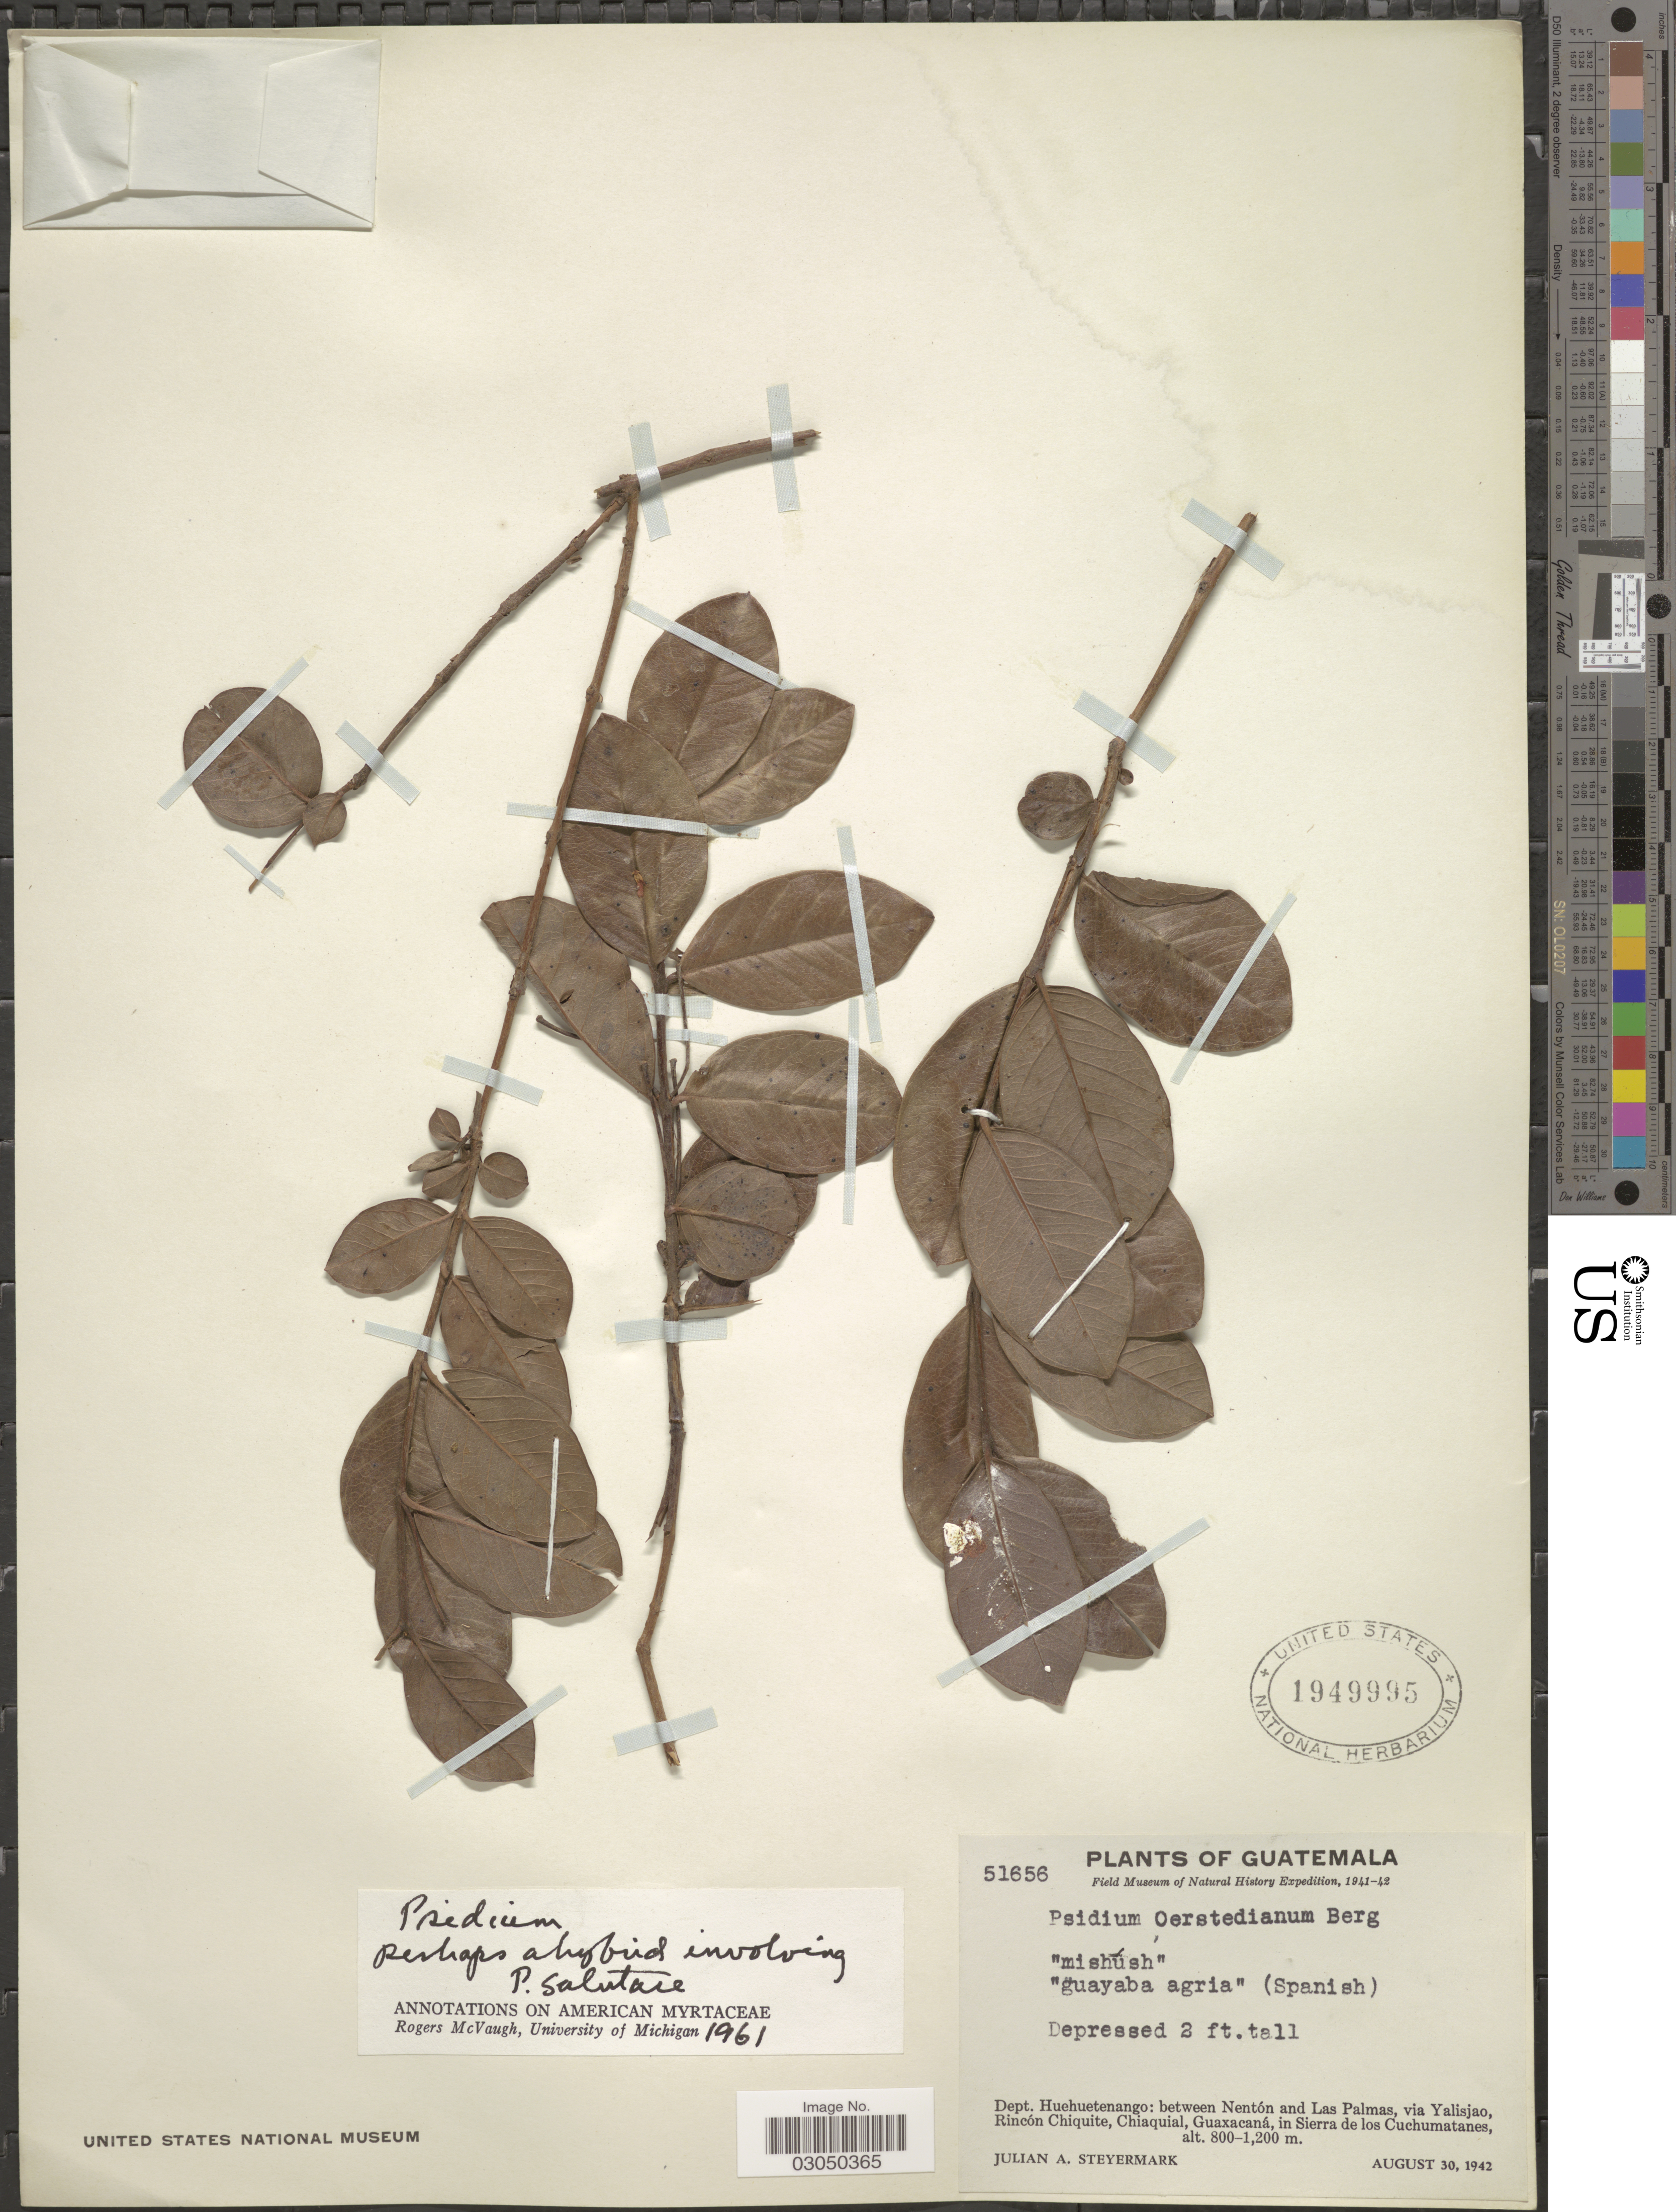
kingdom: Plantae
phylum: Tracheophyta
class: Magnoliopsida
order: Myrtales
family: Myrtaceae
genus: Psidium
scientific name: Psidium salutare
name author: (Kunth) O. Berg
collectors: J. Steyermark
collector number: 51656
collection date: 1942-08-30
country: Guatemala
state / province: Huehuetenango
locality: Dept. Huehuetenango: between Nentón and Las Palmas, via Yalisjao, Rincón Chiquite, Chiaquial, Guaxacaná, in Sierra de los Cuchumatanes.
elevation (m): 800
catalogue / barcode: US 1949995